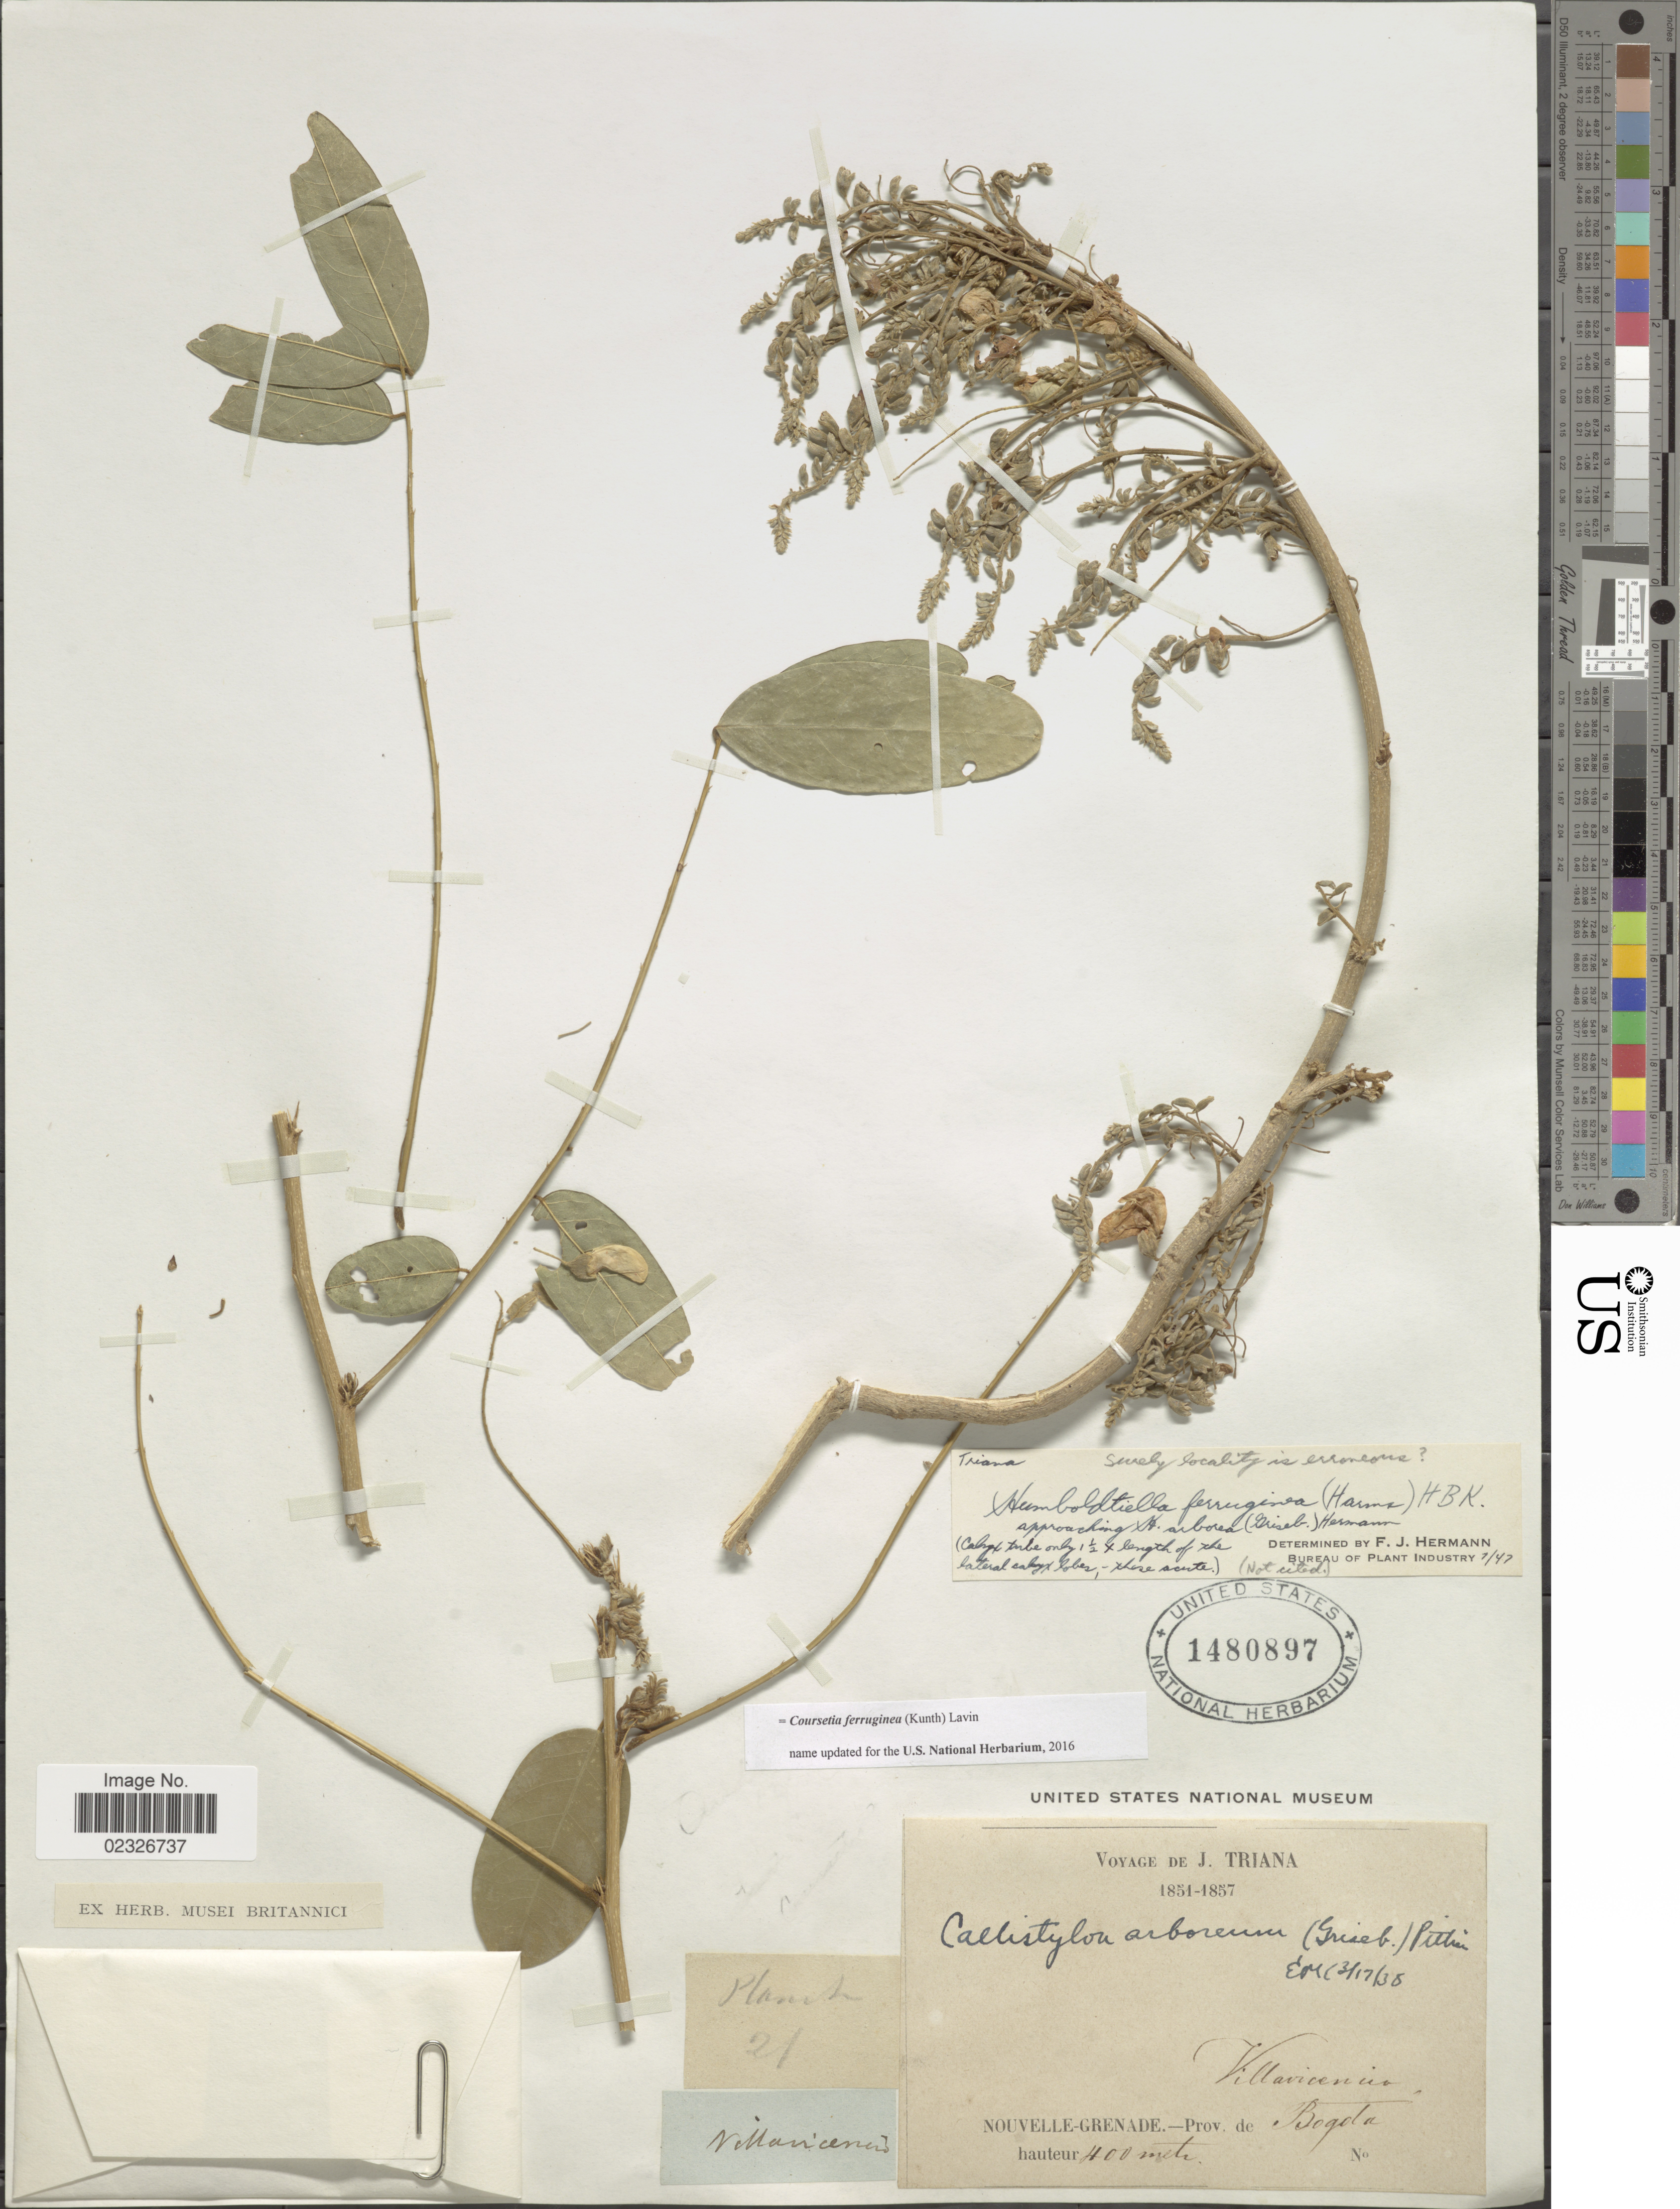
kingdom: Plantae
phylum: Tracheophyta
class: Magnoliopsida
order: Fabales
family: Fabaceae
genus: Coursetia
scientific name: Coursetia ferruginea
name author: (Kunth) Lavin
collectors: J. J. Triana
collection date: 1851/1857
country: Colombia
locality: Nouvelle-Grenade.- Prov. de Bogota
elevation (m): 400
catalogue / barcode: US 1480897